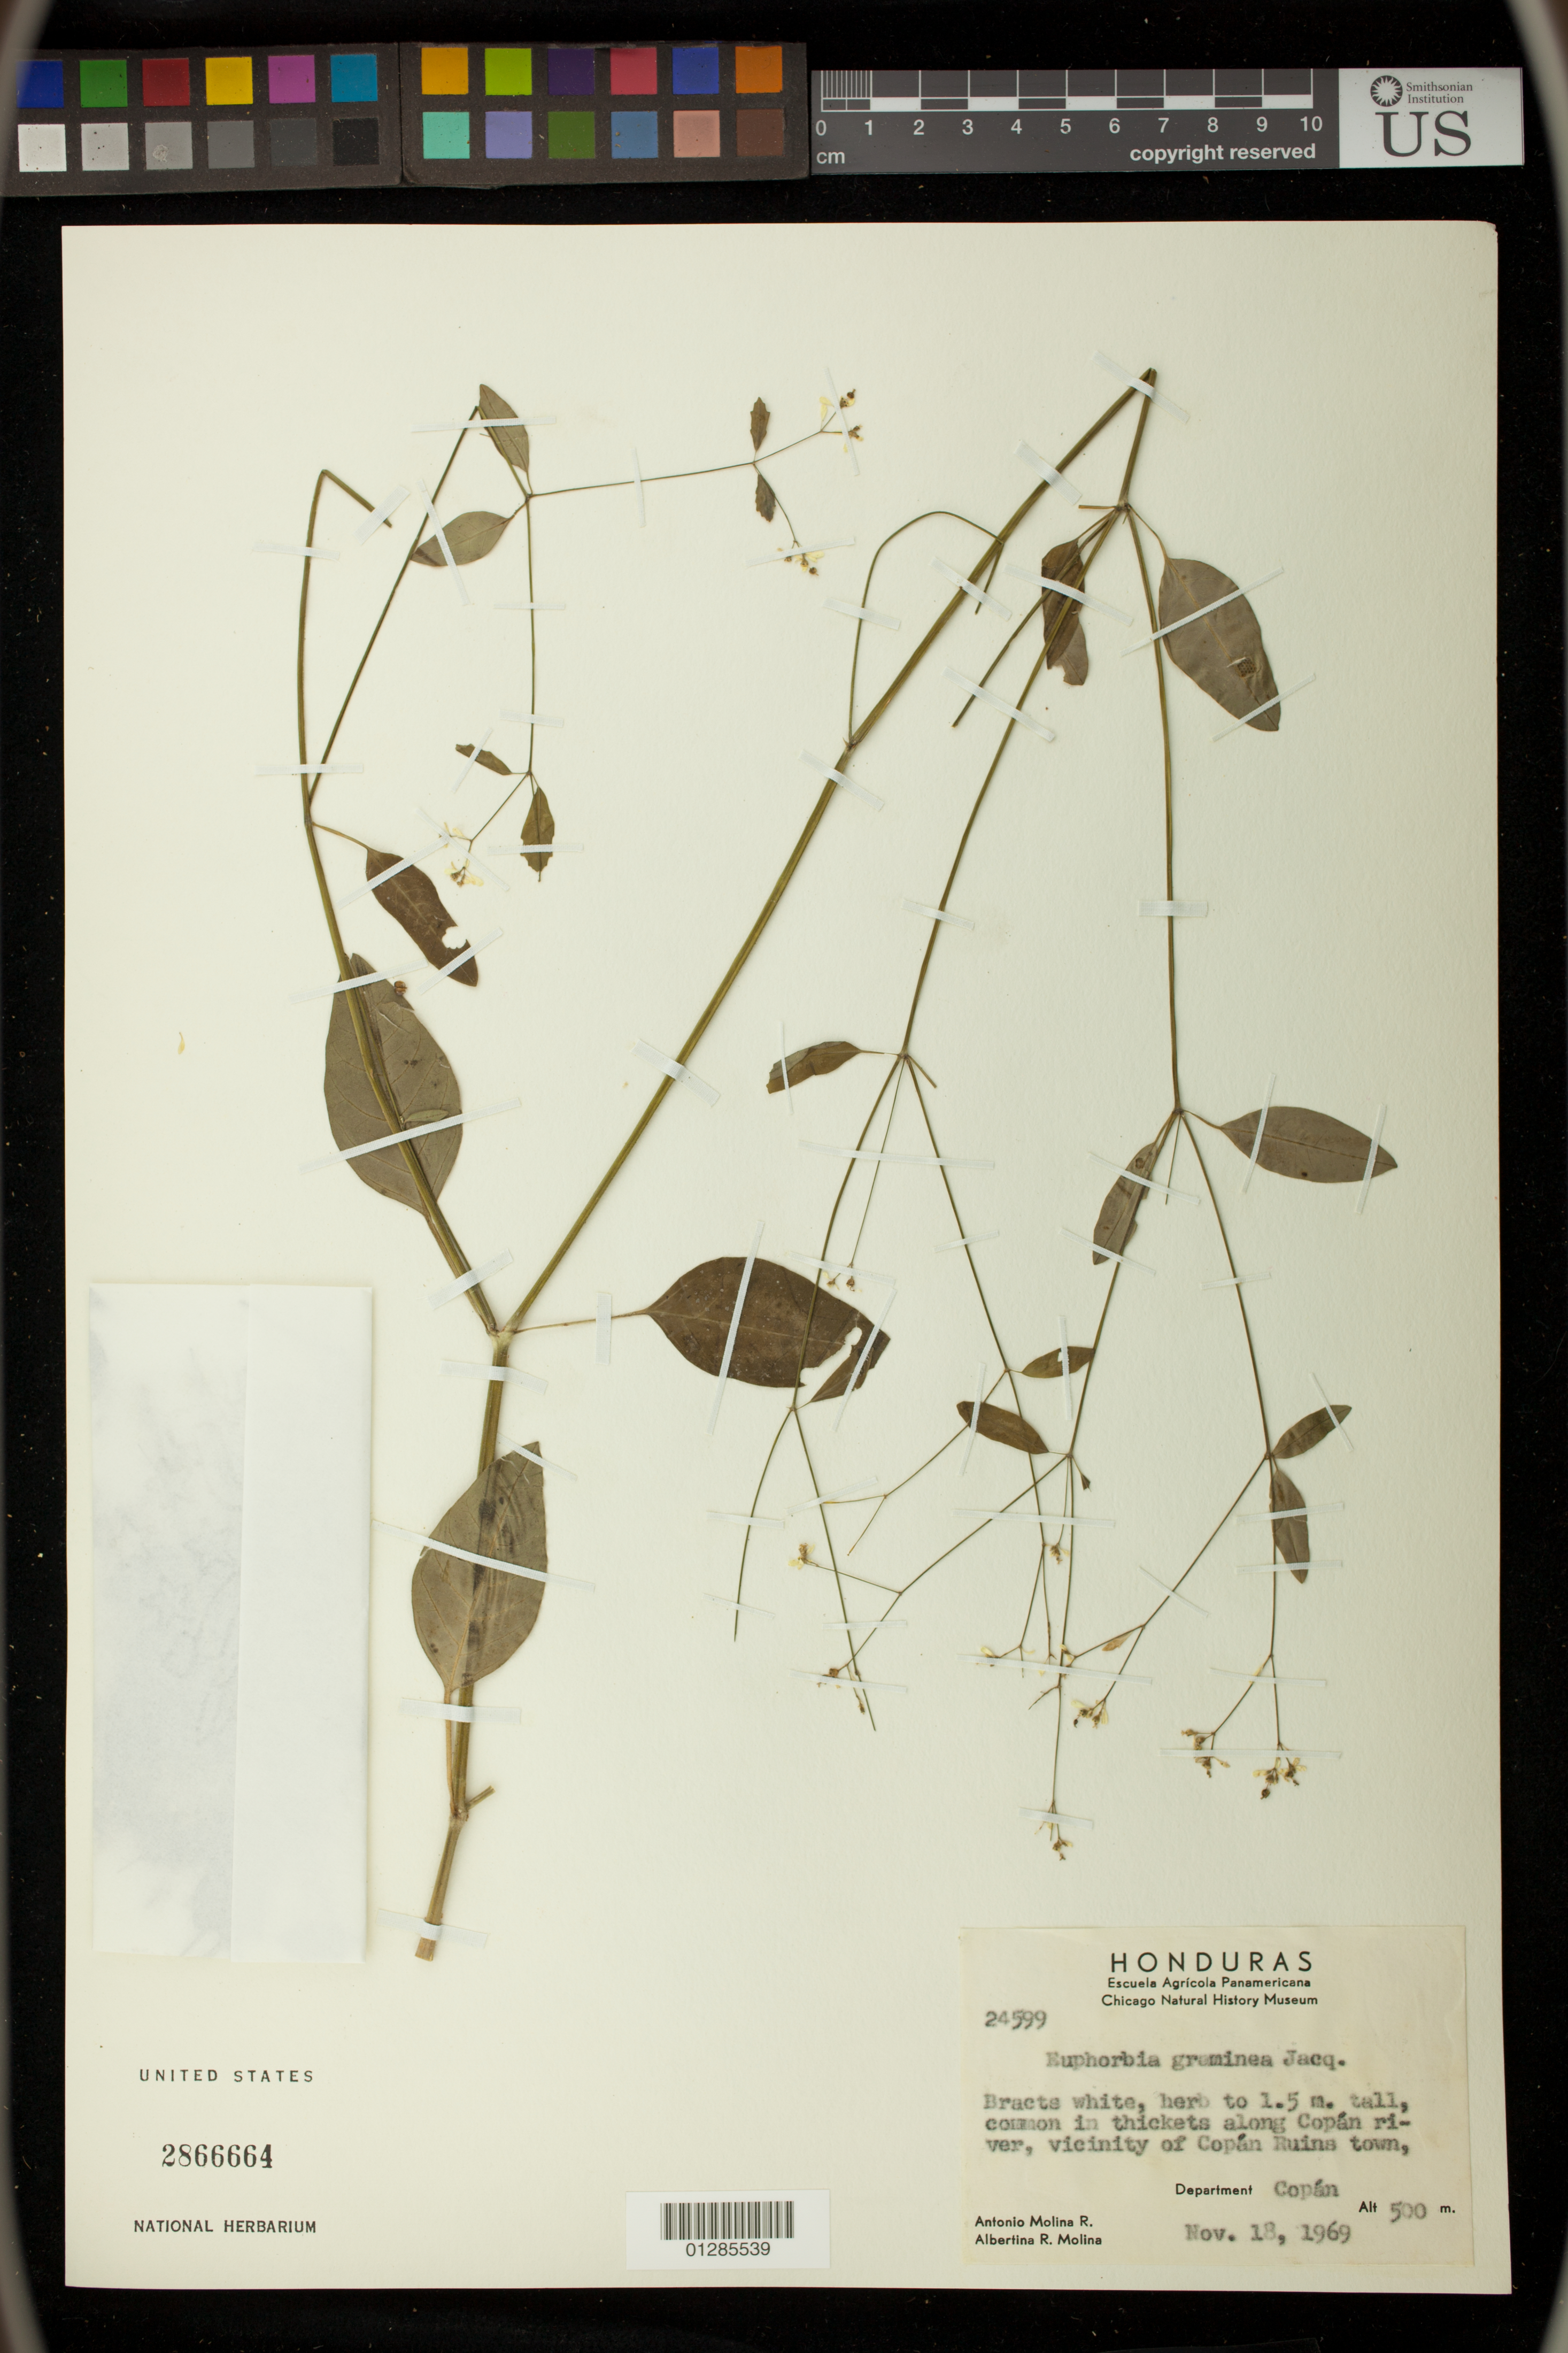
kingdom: Plantae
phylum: Tracheophyta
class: Magnoliopsida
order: Malpighiales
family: Euphorbiaceae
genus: Euphorbia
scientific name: Euphorbia graminea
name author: Jacq.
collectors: A. Molina R. & A. R. Molina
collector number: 24599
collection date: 1969-11-18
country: Honduras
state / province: Copán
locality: along Copan river, vicinity of Copan Ruins town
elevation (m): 500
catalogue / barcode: US 2866664